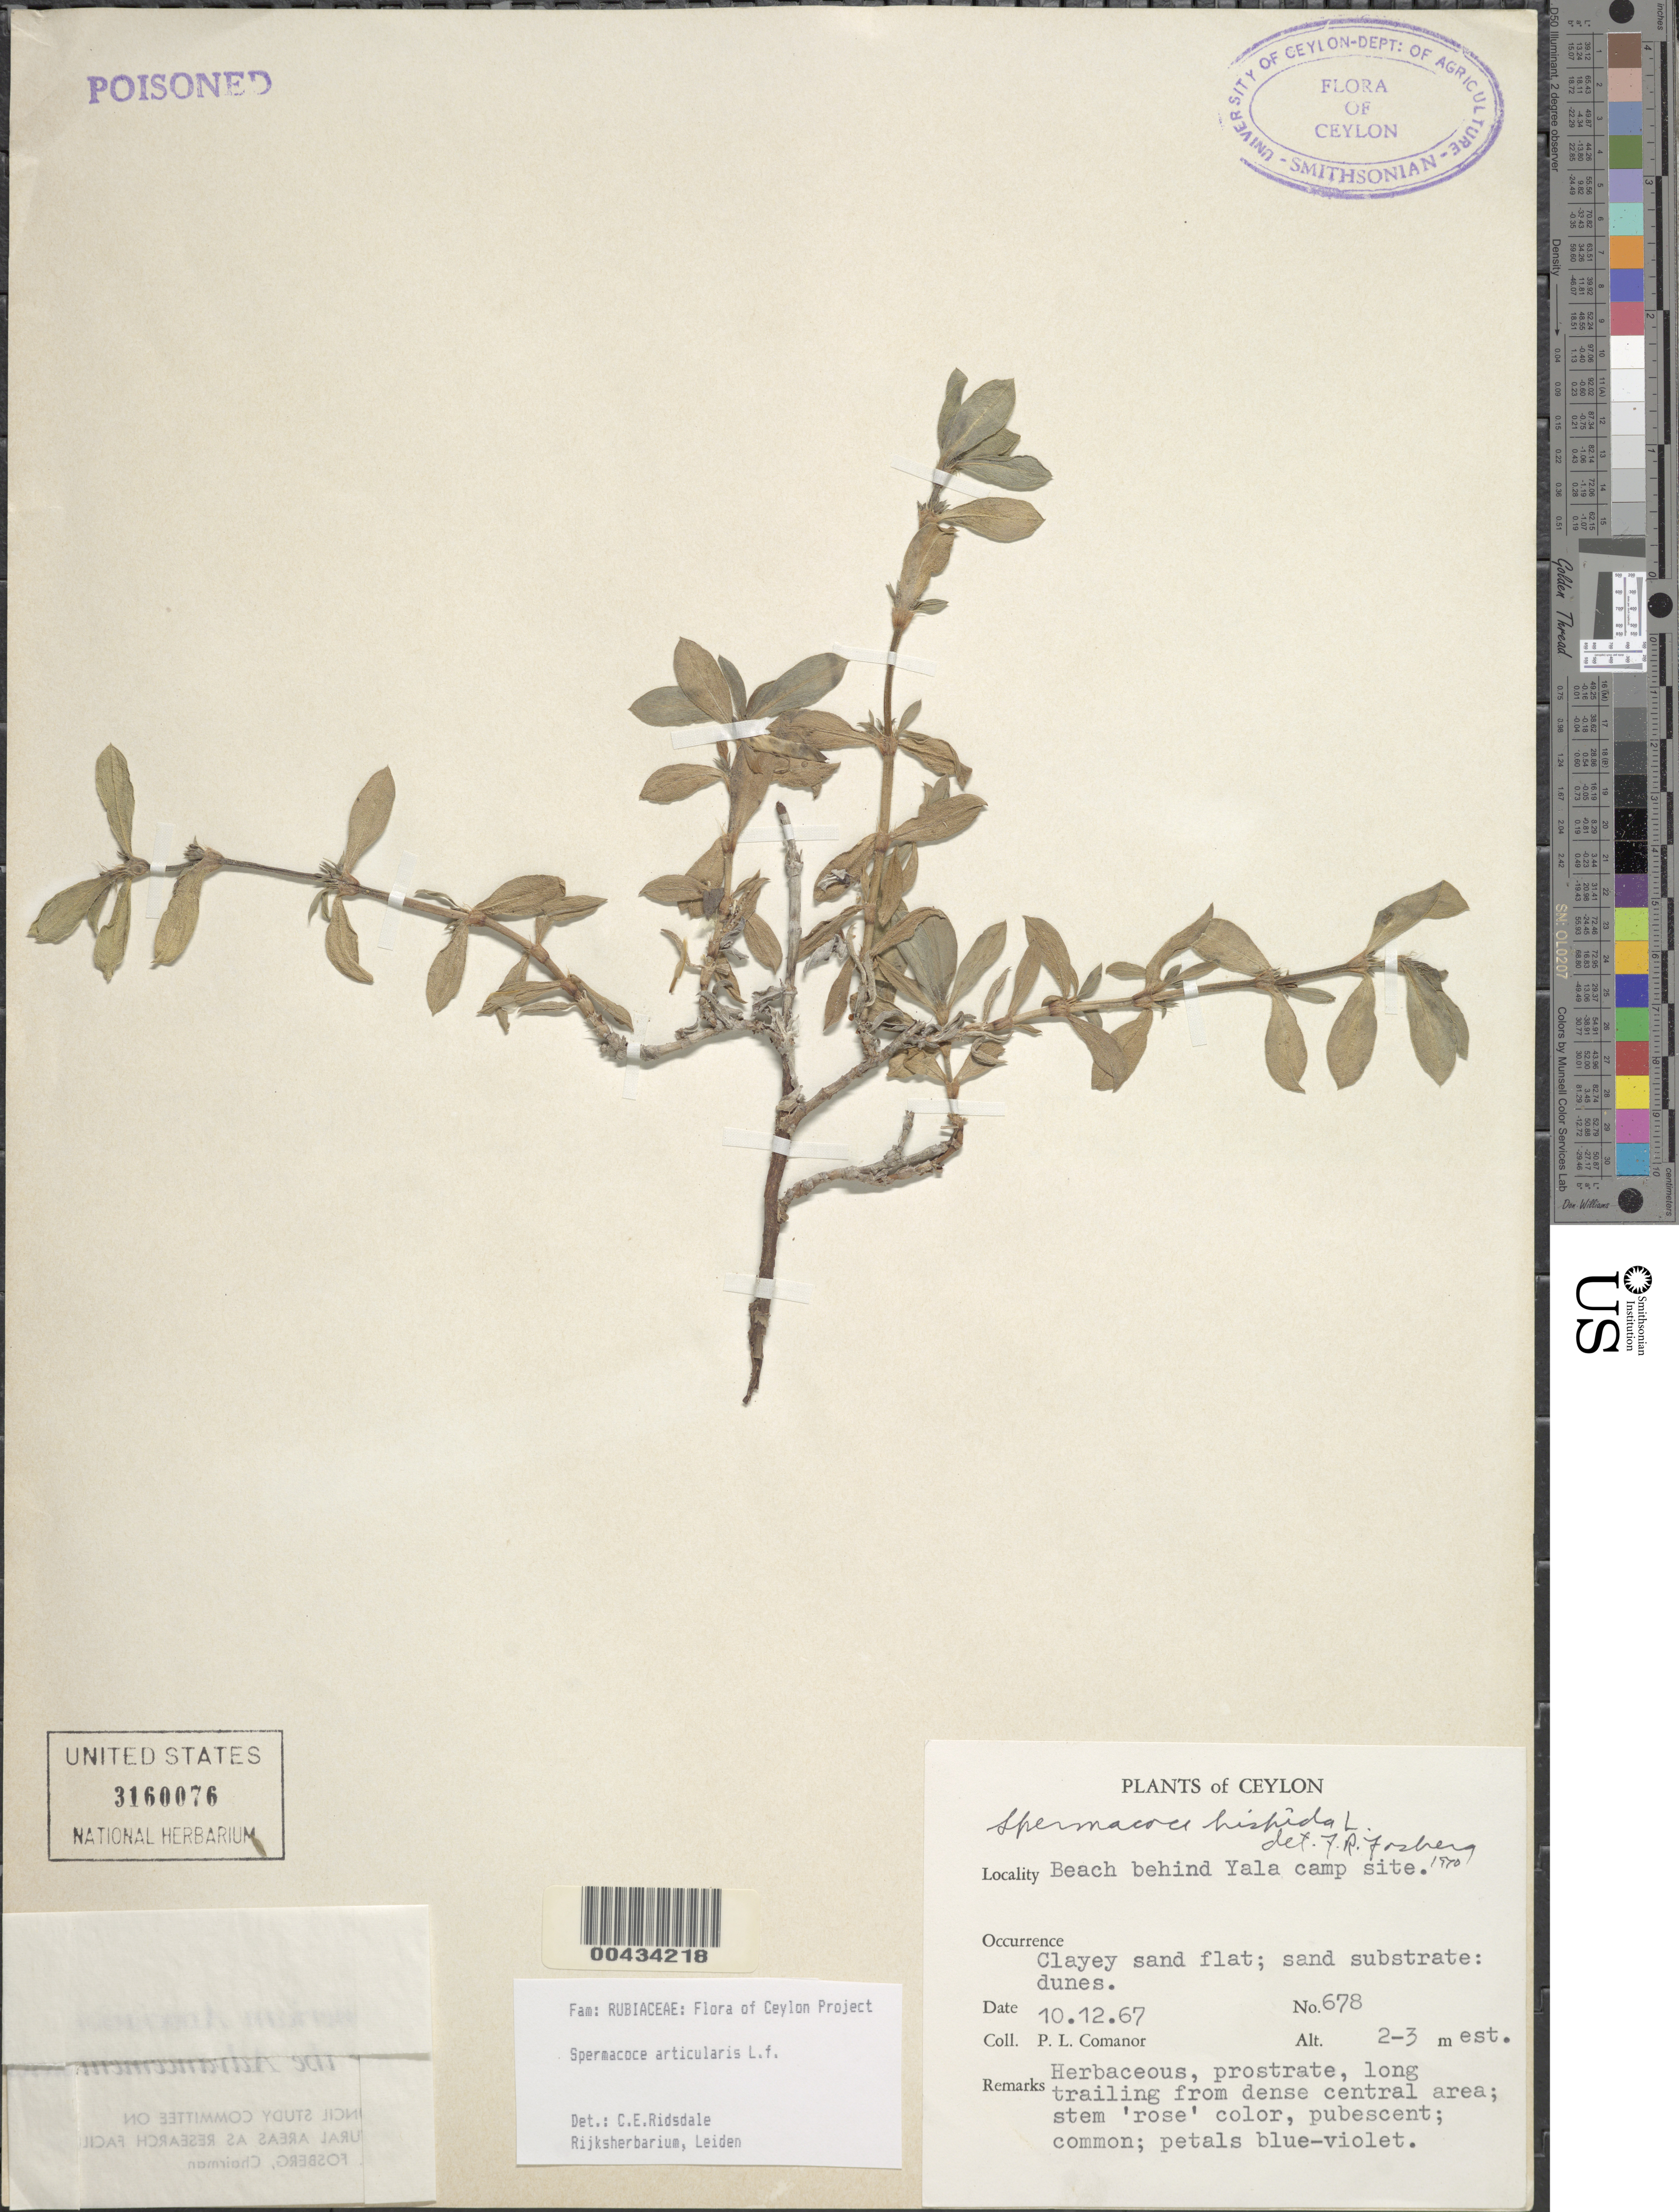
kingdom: Plantae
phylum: Tracheophyta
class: Magnoliopsida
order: Gentianales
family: Rubiaceae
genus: Spermacoce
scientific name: Spermacoce articularis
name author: L. f.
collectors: P. Comanor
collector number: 678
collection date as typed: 10 Dec 1967 or 12 Oct 1967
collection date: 1967-10-12 or 1967-12-10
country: Sri Lanka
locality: behind Yala camp site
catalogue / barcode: US 3160076